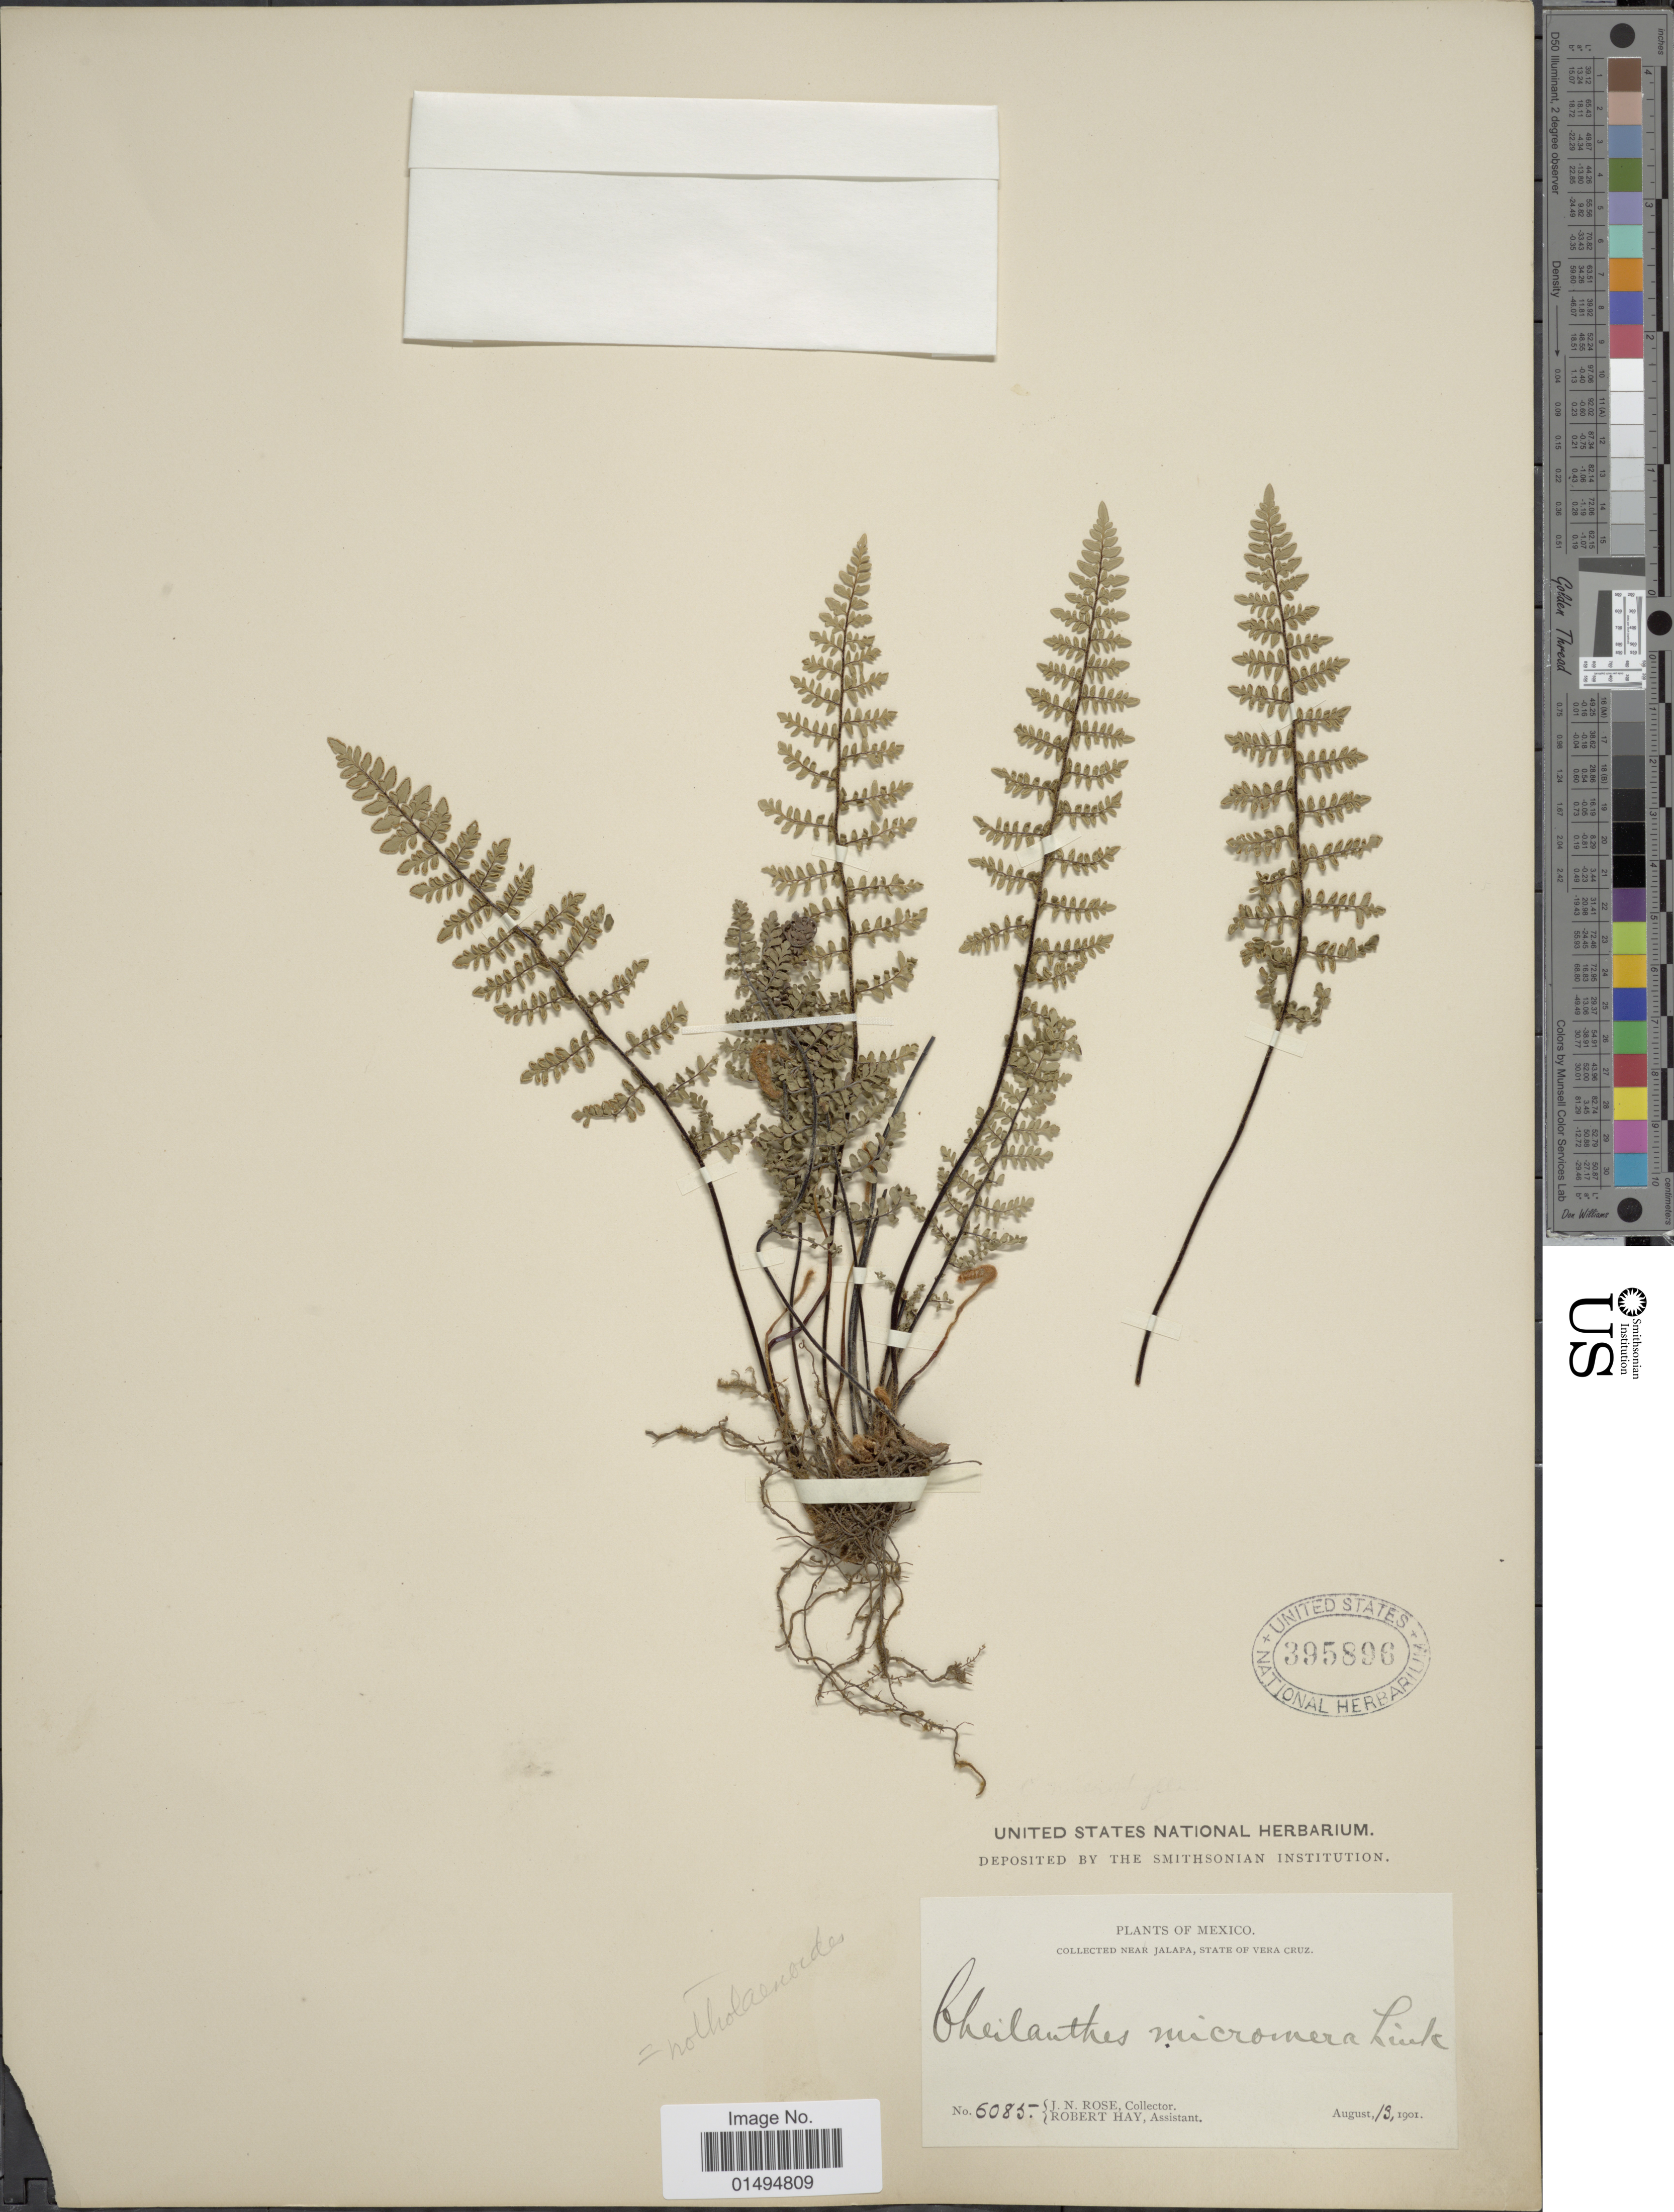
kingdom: Plantae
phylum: Tracheophyta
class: Polypodiopsida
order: Polypodiales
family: Pteridaceae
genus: Myriopteris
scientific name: Myriopteris notholaenoides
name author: (Desv.) Grusz & Windham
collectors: J. N. Rose & R. H. Hay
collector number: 6085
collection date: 1901-08-13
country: Mexico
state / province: Veracruz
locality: Near Jalapa, State of Vera Cruz.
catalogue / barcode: US 395896